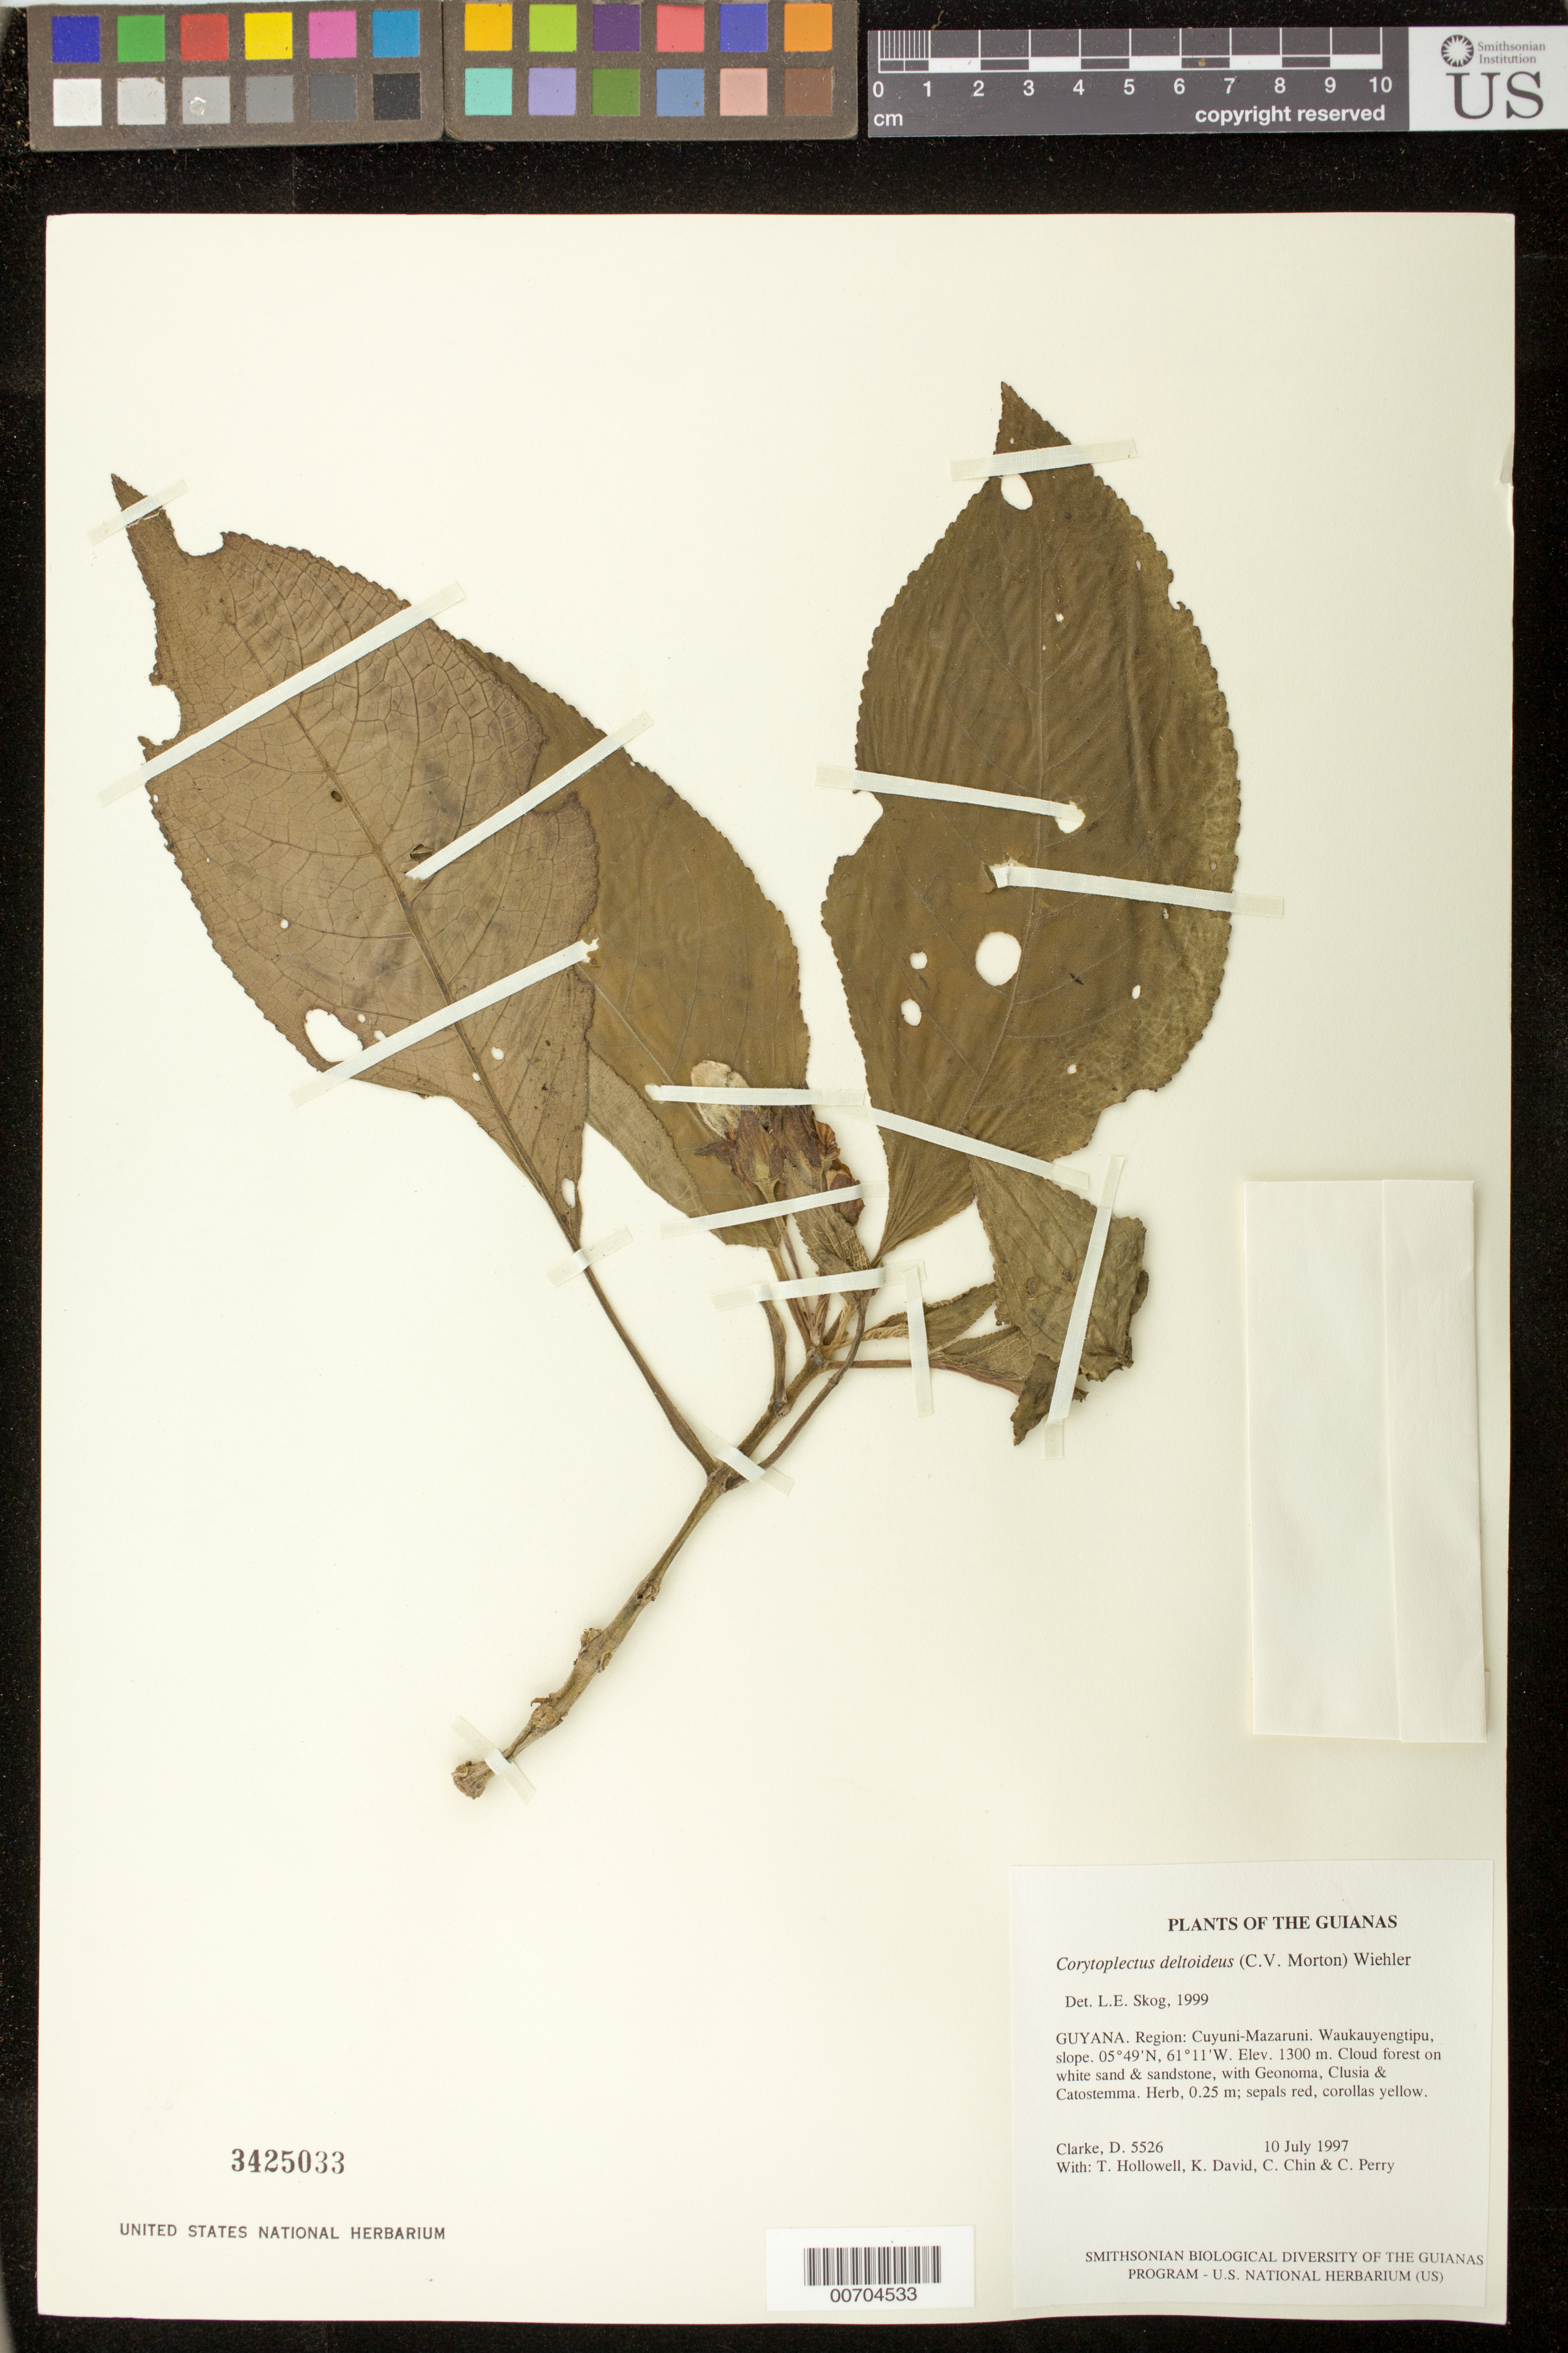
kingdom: Plantae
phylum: Tracheophyta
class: Magnoliopsida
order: Lamiales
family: Gesneriaceae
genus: Corytoplectus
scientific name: Corytoplectus deltoideus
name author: (C.V. Morton) Wiehler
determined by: Skog, Laurence E.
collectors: H. D. Clarke, T. Hollowell, K. David, C. Chin & C. Perry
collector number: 5526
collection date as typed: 10 Jul 1997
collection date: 1997-07-10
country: Guyana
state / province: Cuyuni-Mazaruni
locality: Waukauyengtipu, slope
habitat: Cloud forest on white sand & sandstone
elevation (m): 1300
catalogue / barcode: US 3425033